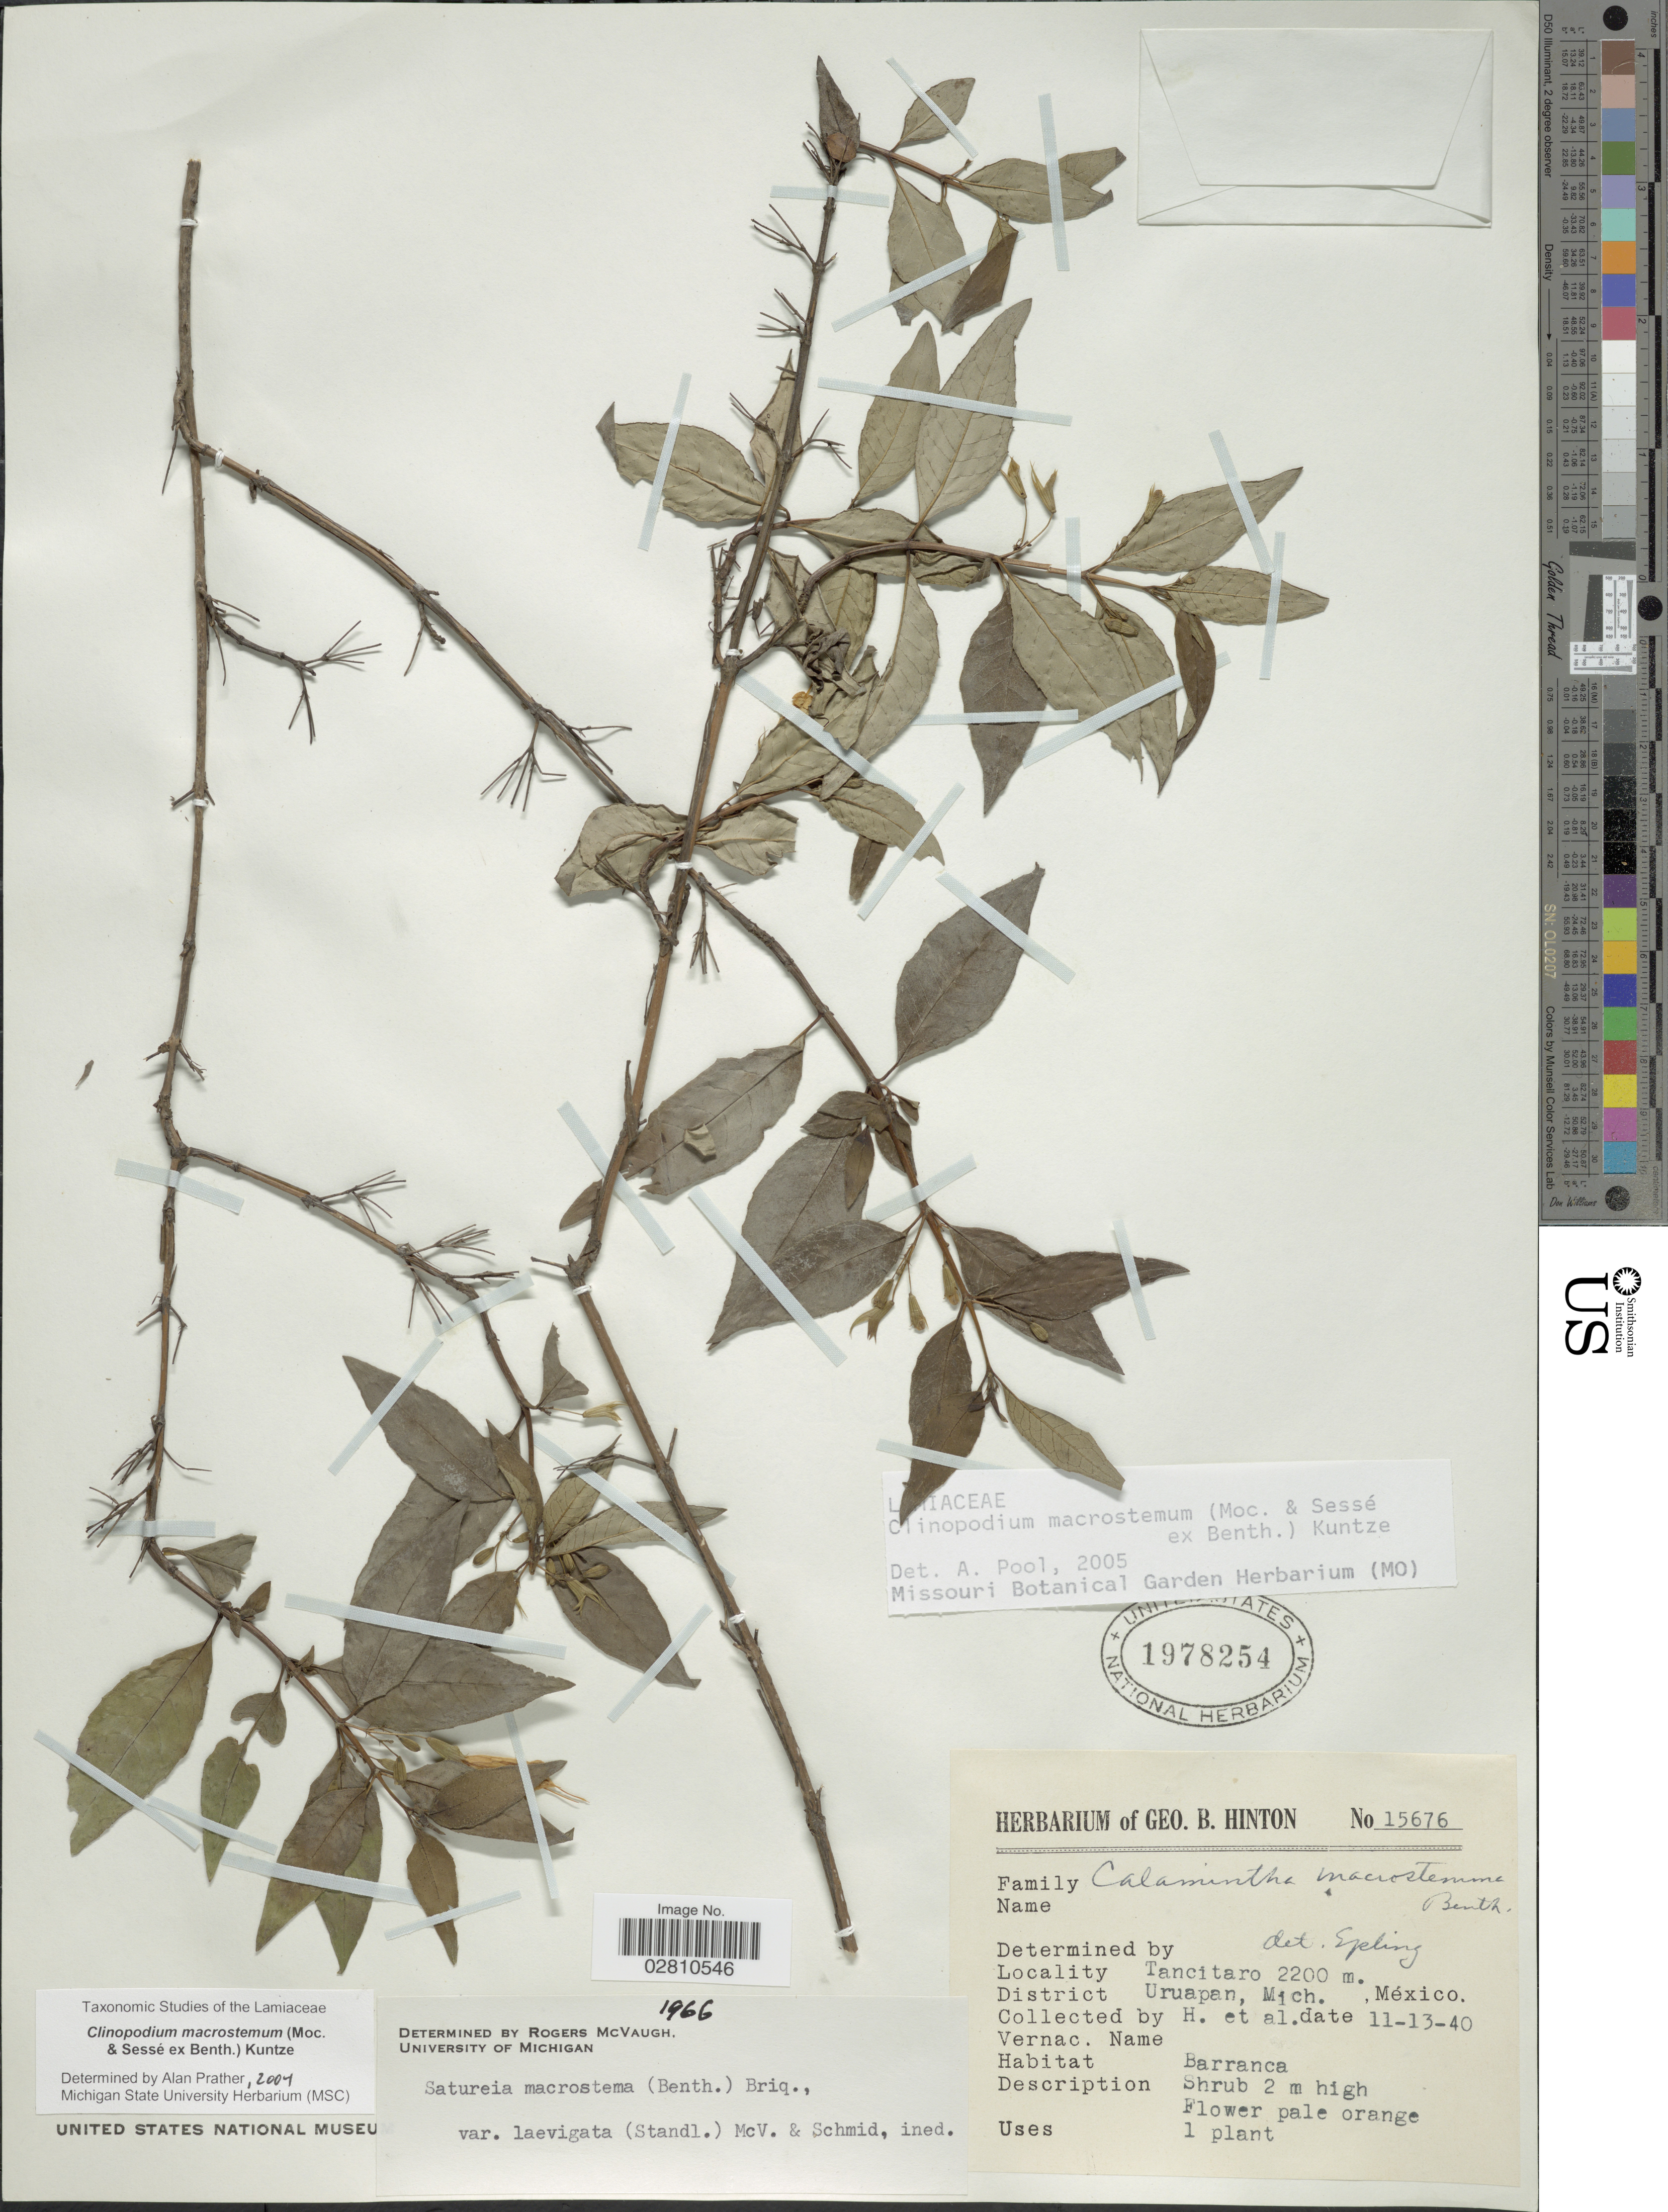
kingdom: Plantae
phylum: Tracheophyta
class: Magnoliopsida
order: Lamiales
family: Lamiaceae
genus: Clinopodium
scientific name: Clinopodium macrostemum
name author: (Moc. & Sessé ex Benth.) Kuntze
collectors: G. B. Hinton & et al.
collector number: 15676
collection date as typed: Transcribed d/m/y: 13/11/40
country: Mexico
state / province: Michoacán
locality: Tancitaro, District Uruapan, Mich.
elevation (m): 2200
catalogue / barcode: US 1978254